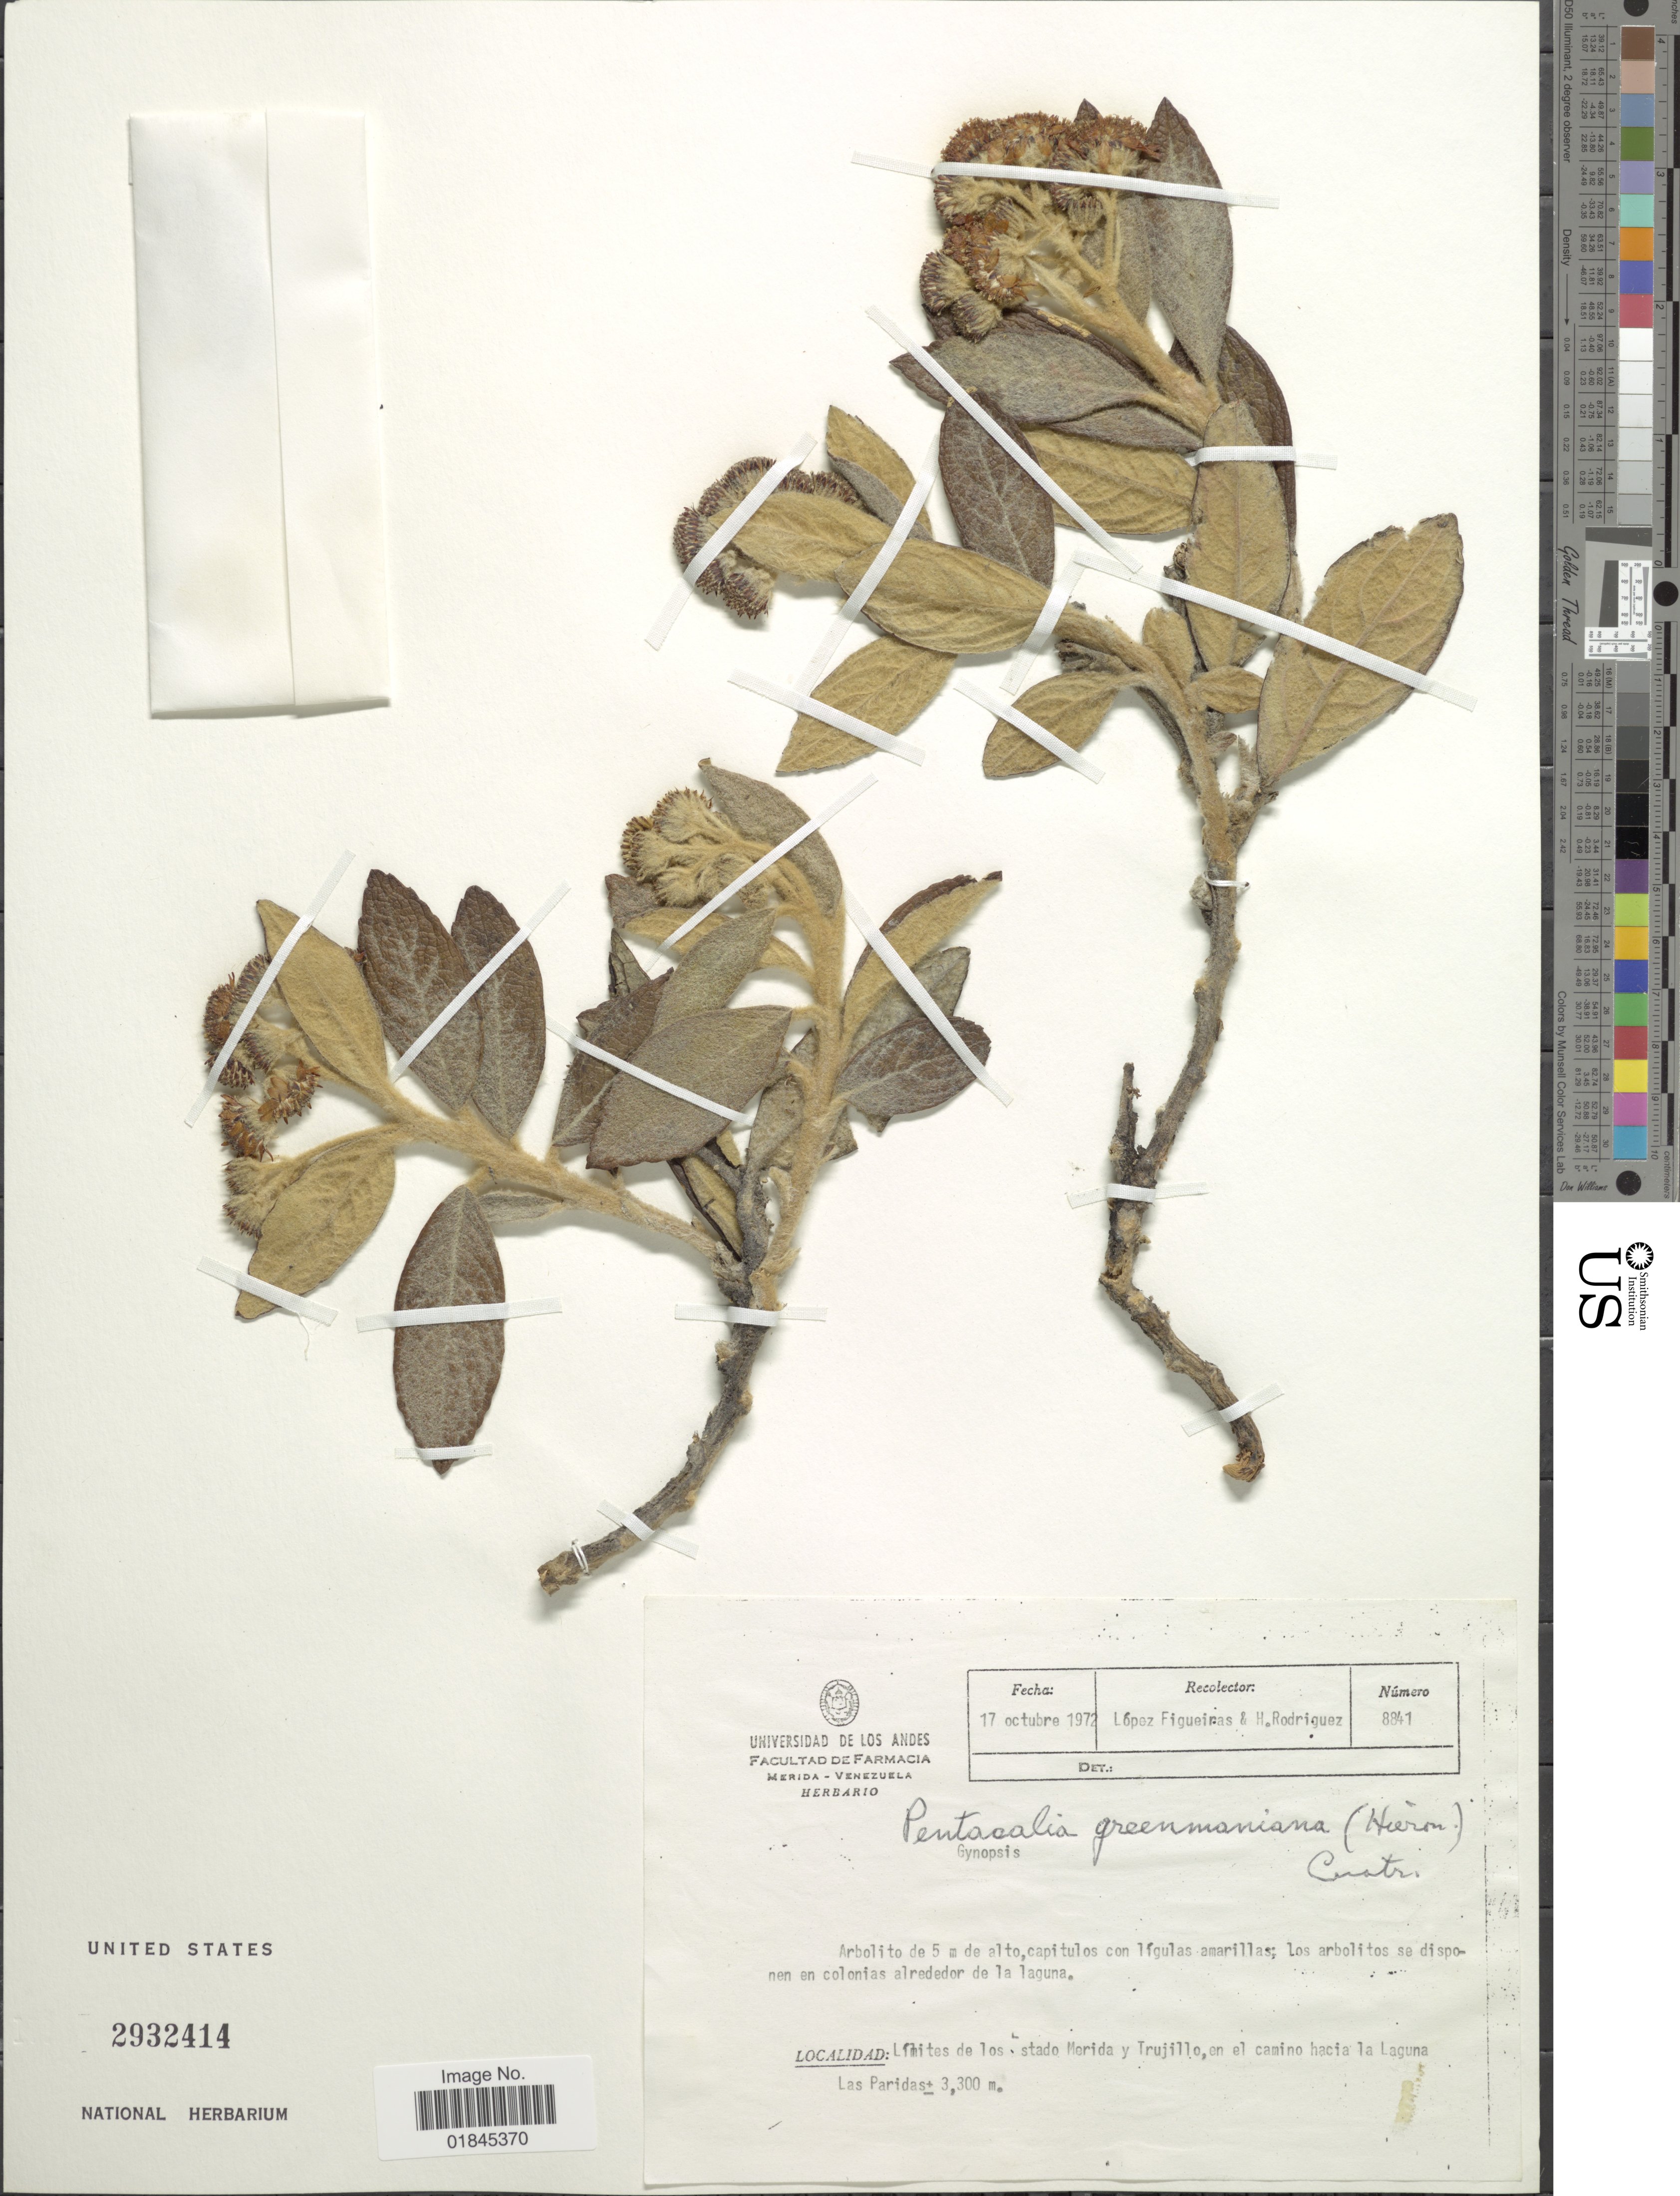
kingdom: Plantae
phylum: Tracheophyta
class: Magnoliopsida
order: Asterales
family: Asteraceae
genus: Pentacalia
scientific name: Pentacalia greenmaniana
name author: (Hieron.) Cuatrec.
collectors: M. López Figueiras & H. Rodriguez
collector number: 8841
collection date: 1972-10-17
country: Venezuela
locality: Límites de los stado Merida y Trujillo, en el camino hacia la Laguna Las Paridas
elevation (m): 3300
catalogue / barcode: US 2932414